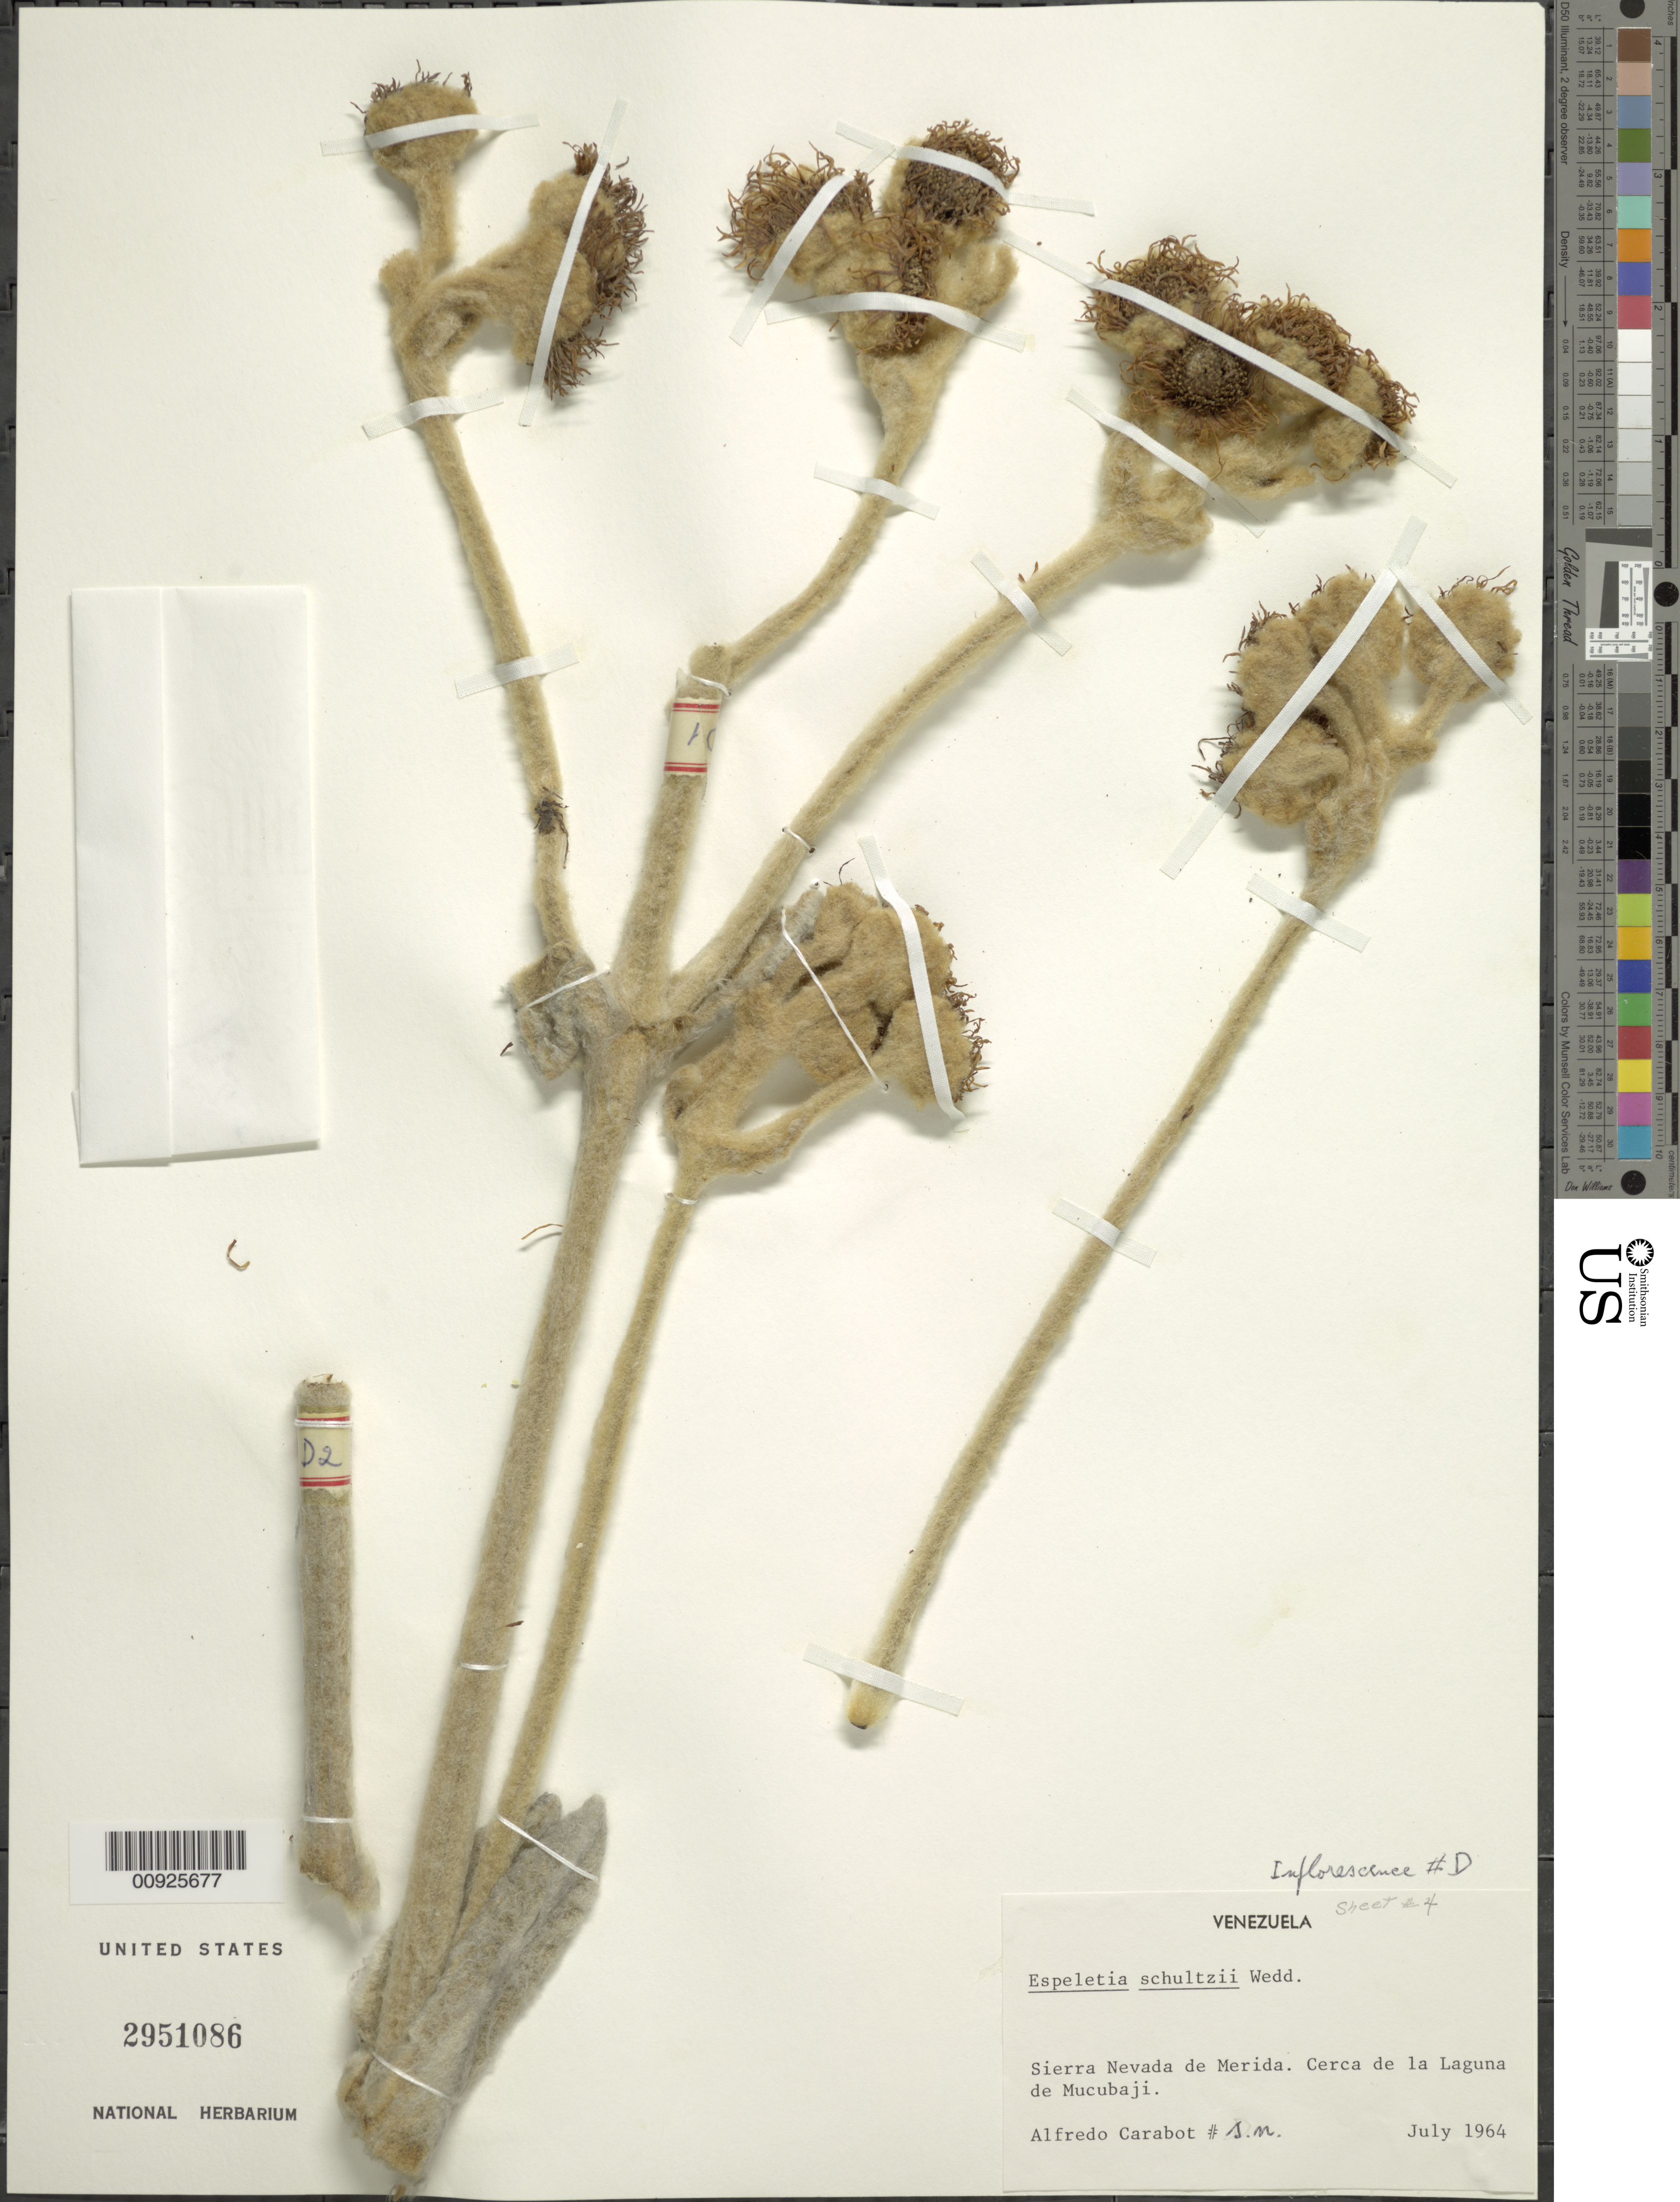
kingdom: Plantae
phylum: Tracheophyta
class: Magnoliopsida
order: Asterales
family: Asteraceae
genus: Espeletia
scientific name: Espeletia schultzii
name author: Wedd.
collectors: A. Carabot C.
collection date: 1964-07-01/1964-07-30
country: Venezuela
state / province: Mérida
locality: Sierra Nevada de Mérida. Cerca de la Laguna de Mucubají.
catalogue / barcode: US 2951086